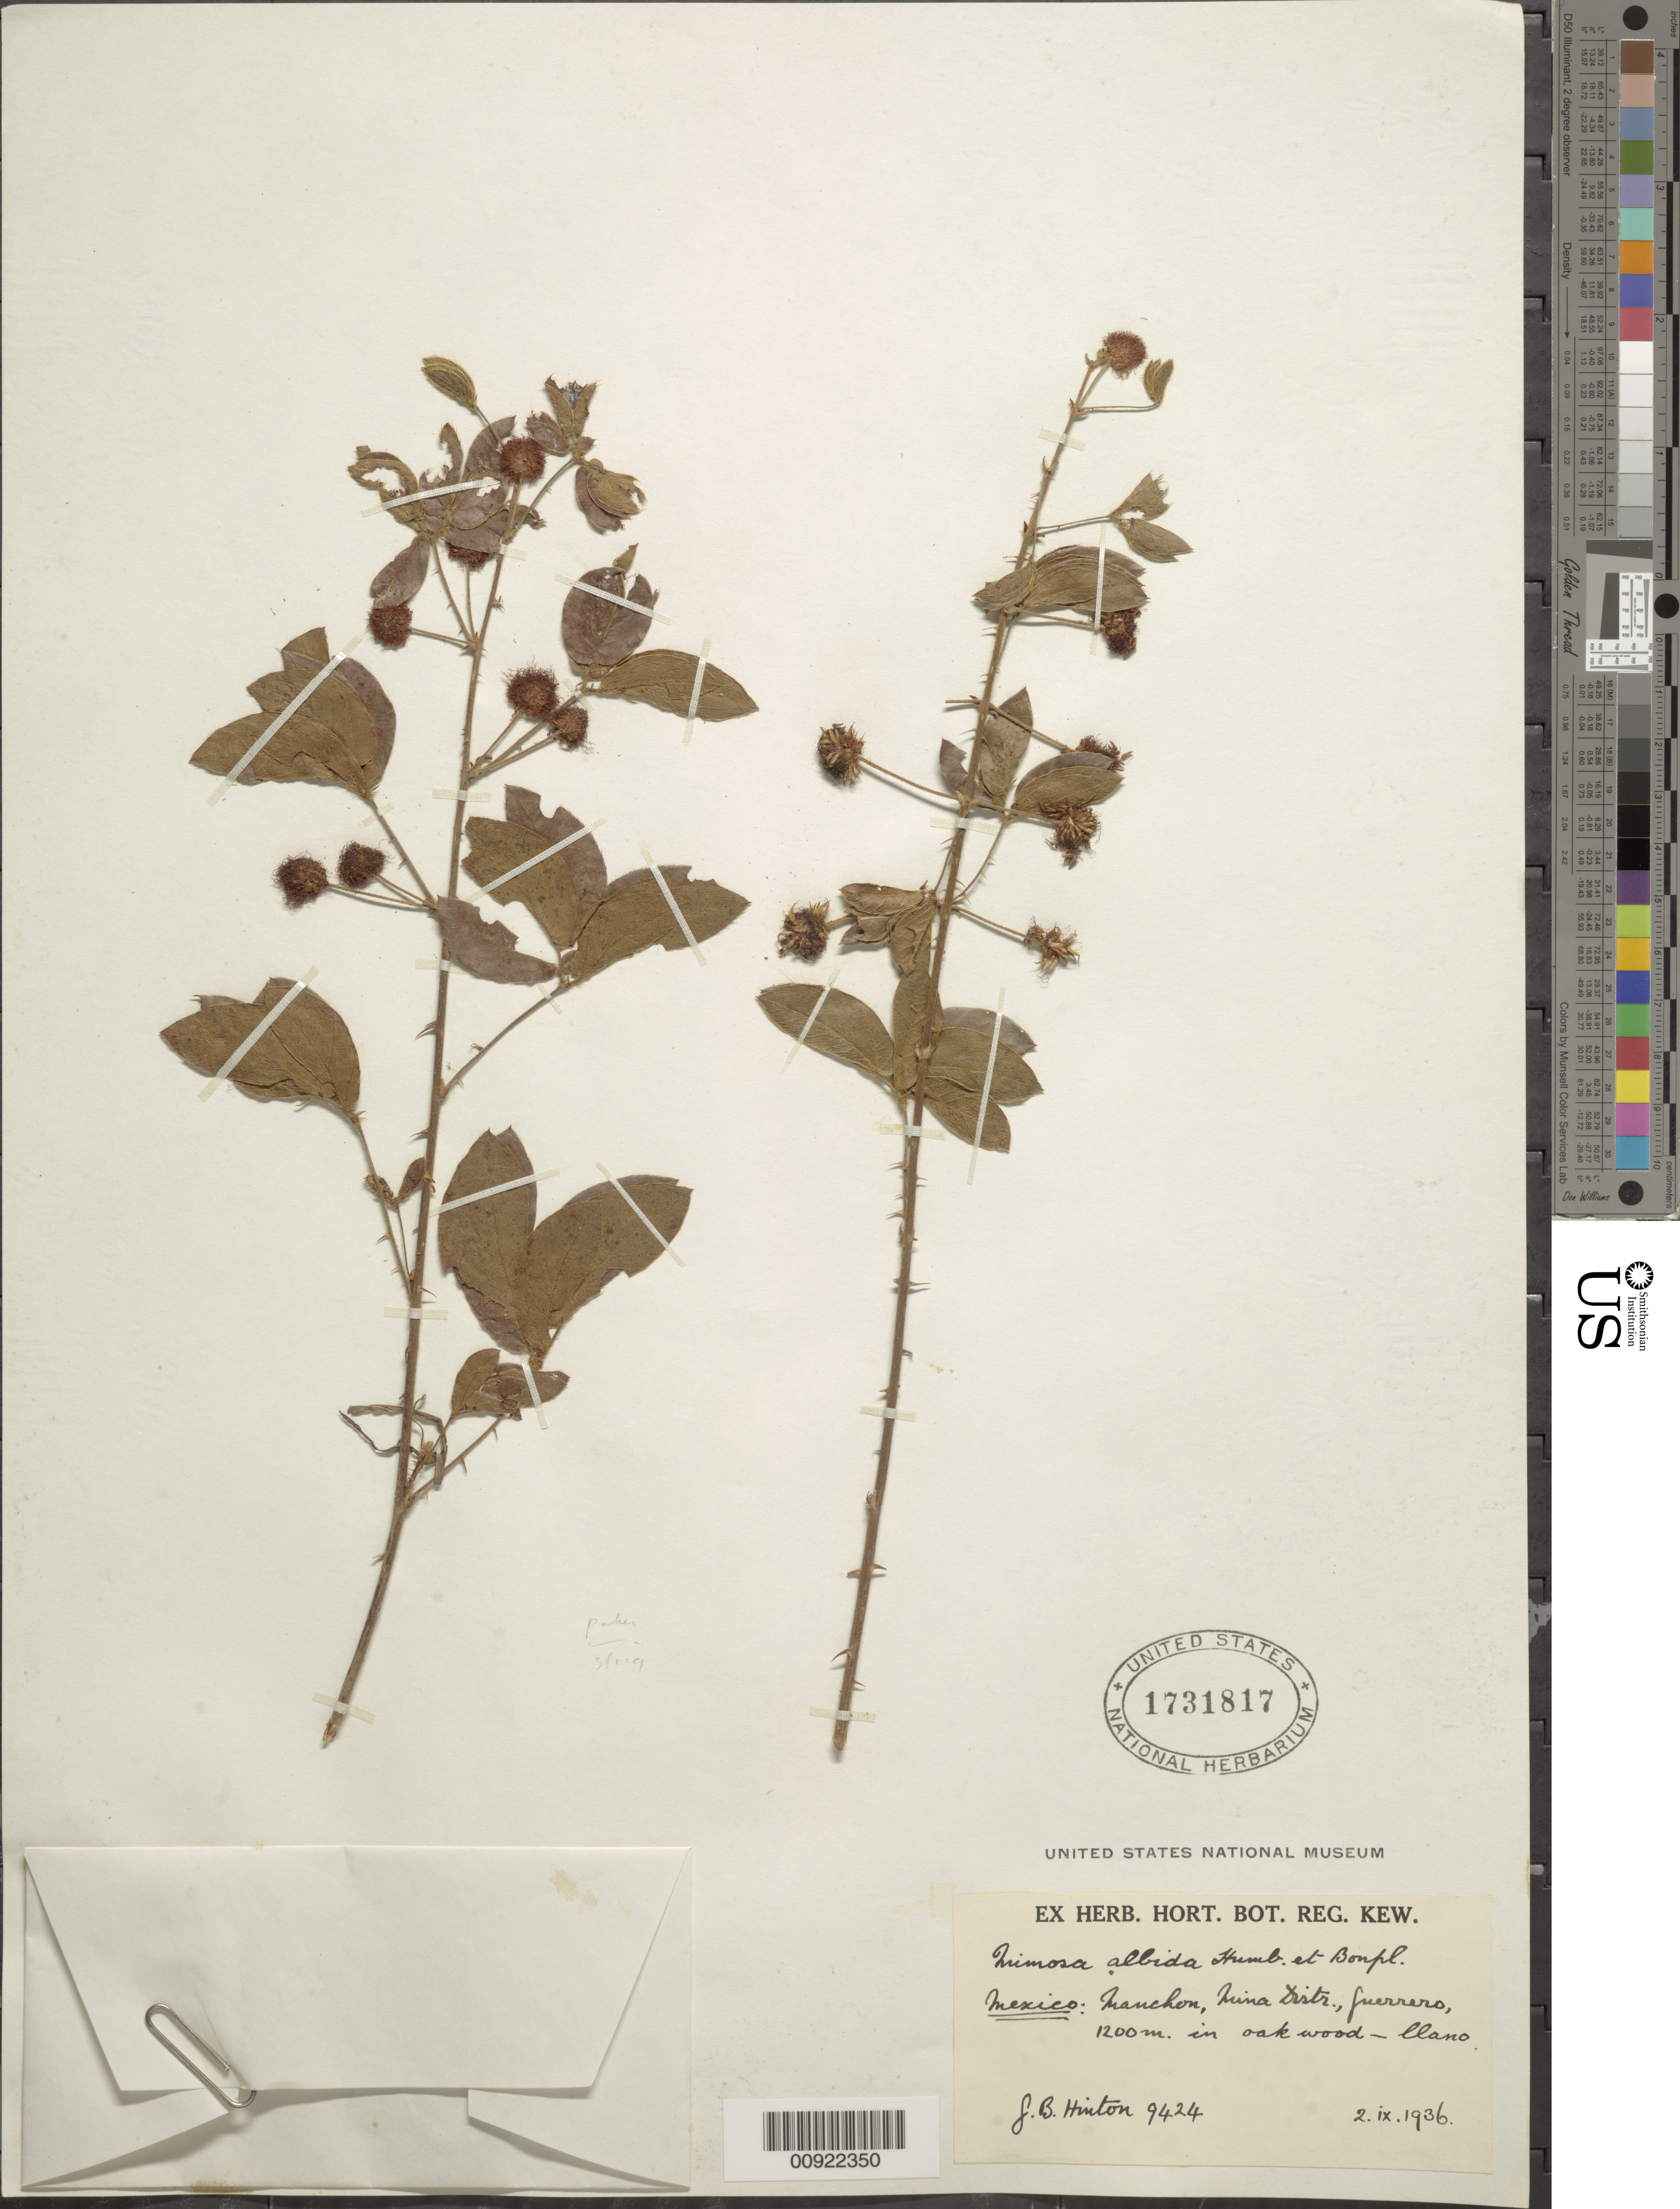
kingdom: Plantae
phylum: Tracheophyta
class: Magnoliopsida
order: Fabales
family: Fabaceae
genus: Mimosa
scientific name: Mimosa albida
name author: Humb. & Bonpl. ex Willd.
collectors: G. B. Hinton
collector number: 9424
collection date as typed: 02 Sep 1936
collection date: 1936-09-02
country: Mexico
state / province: Guerrero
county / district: Mina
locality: Manchón, Mina District, Guerrero.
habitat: Oak wood-llano.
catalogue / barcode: US 1731817